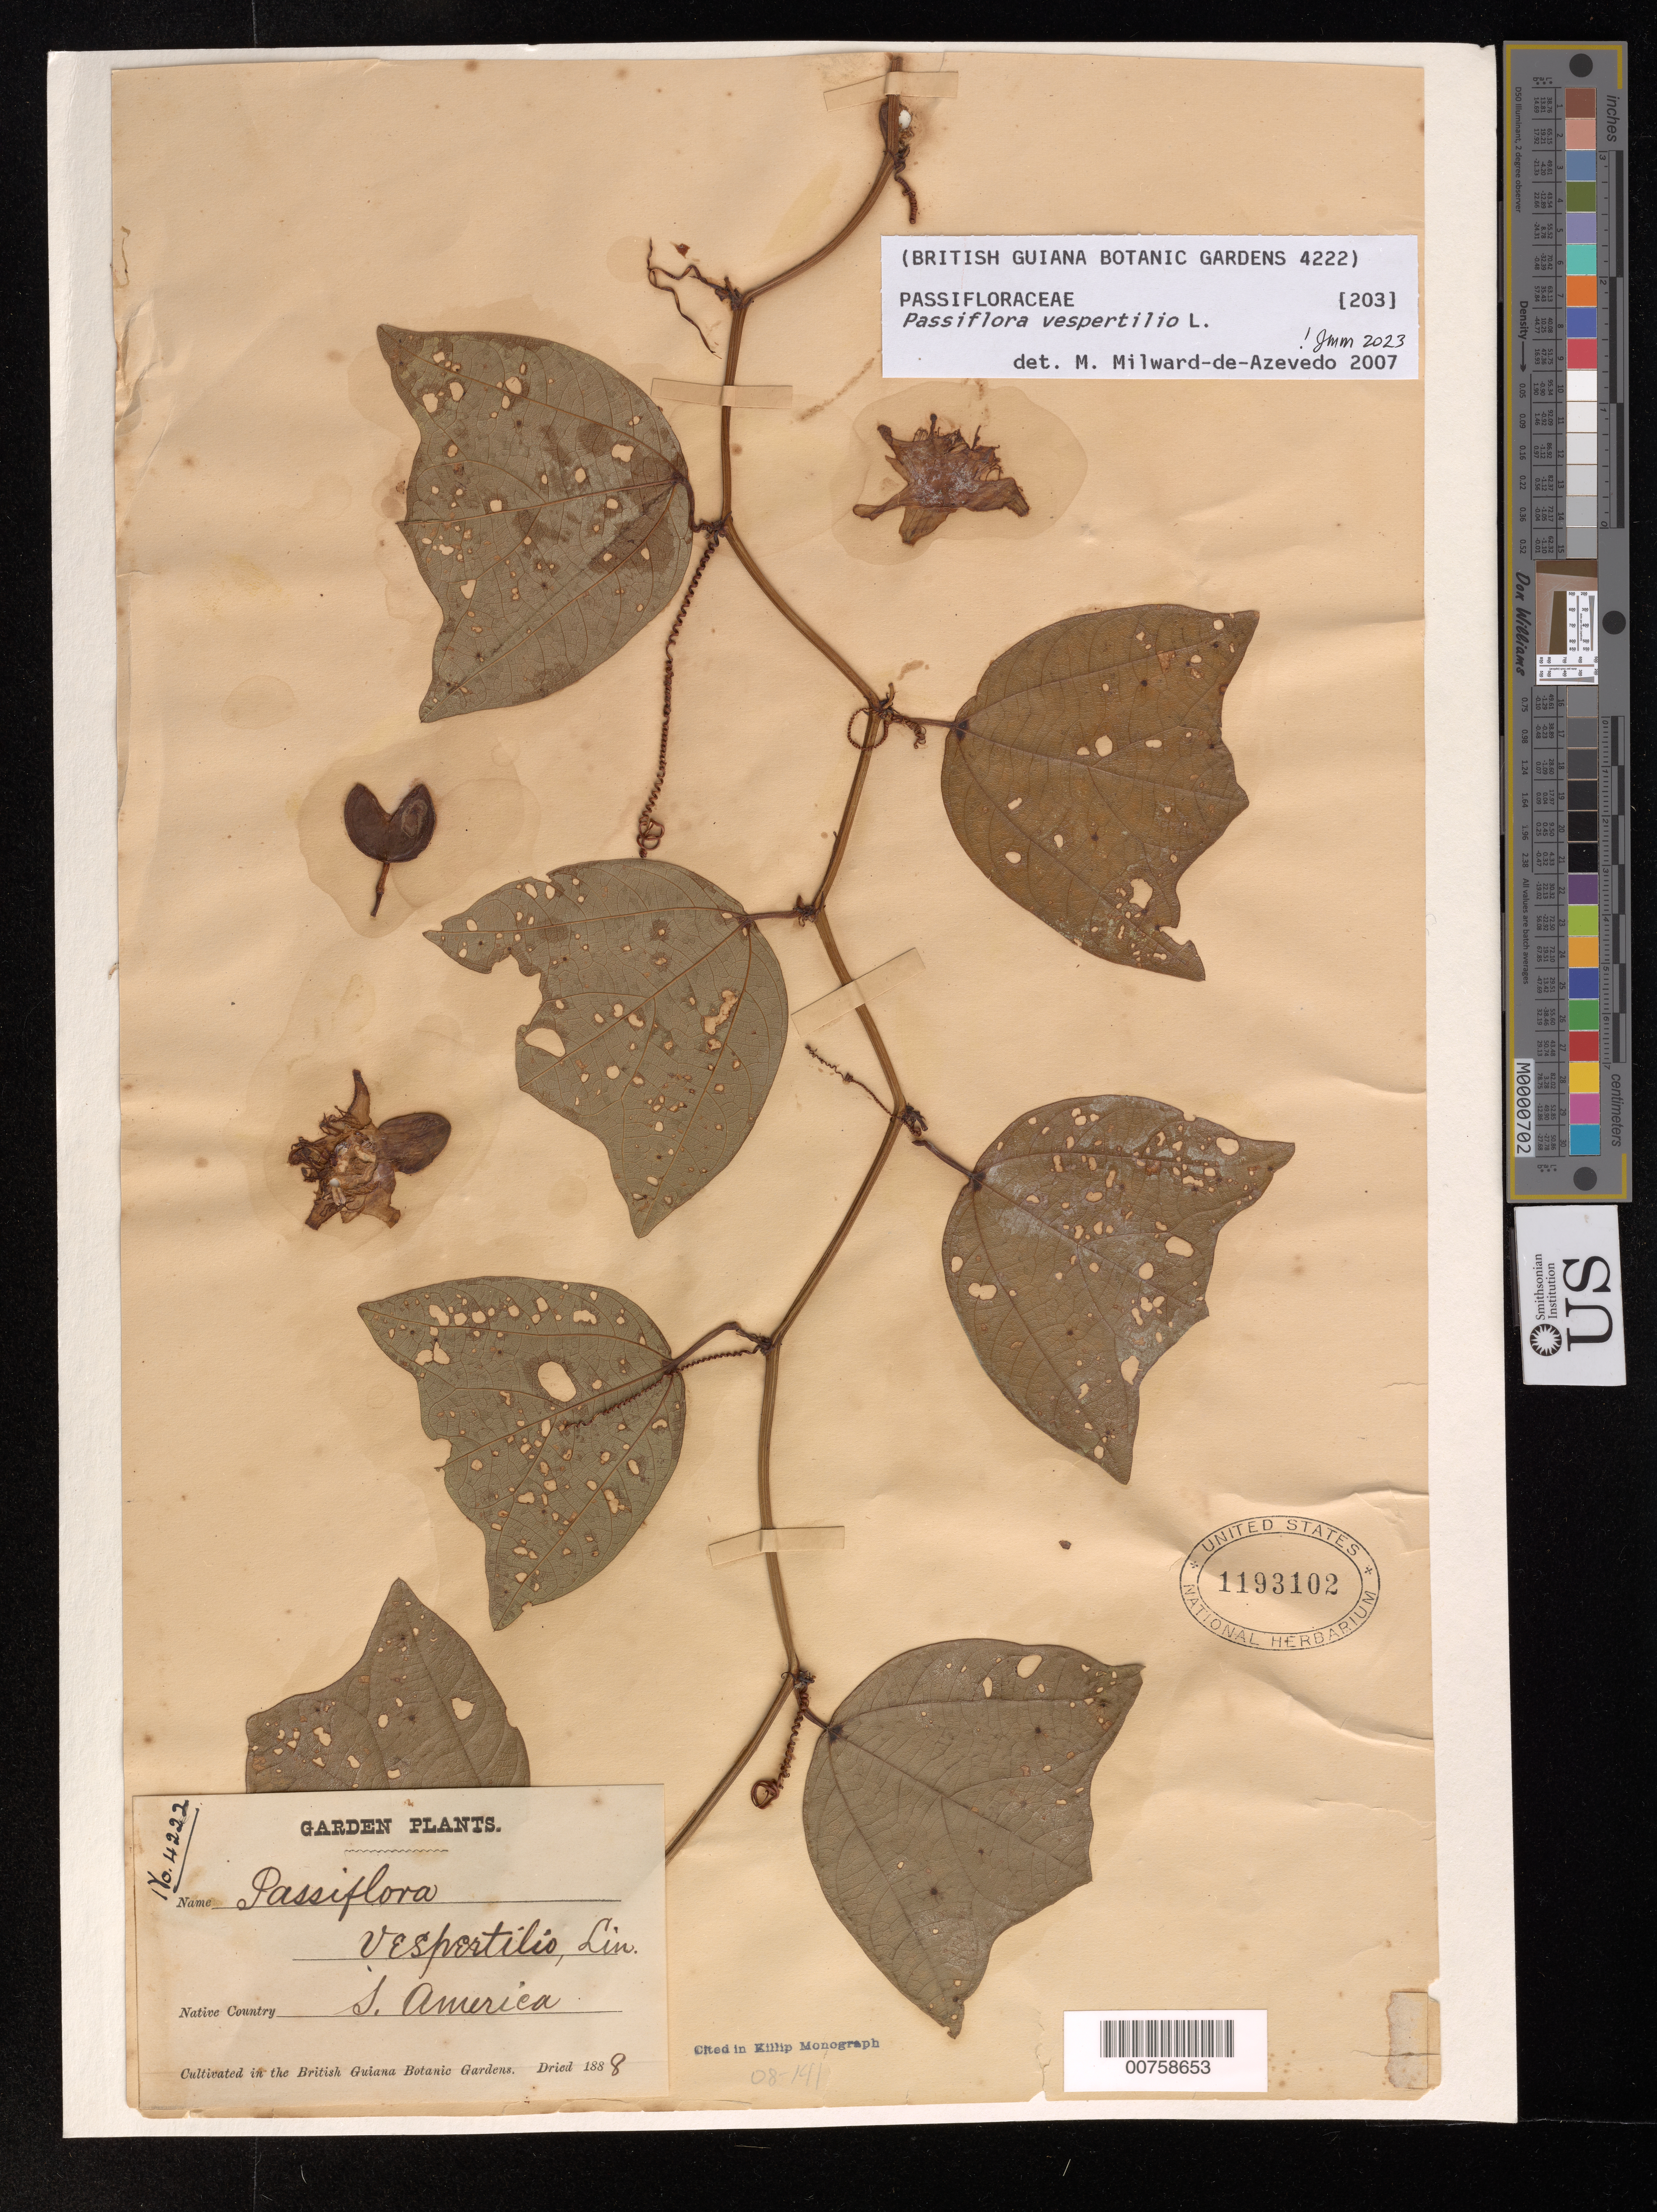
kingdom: Plantae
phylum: Tracheophyta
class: Magnoliopsida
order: Malpighiales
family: Passifloraceae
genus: Passiflora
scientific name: Passiflora vespertilio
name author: L.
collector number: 4222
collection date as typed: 1888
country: Guyana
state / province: Demerara-Mahaica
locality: British Guiana Botanic Gardens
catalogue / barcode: US 1193102